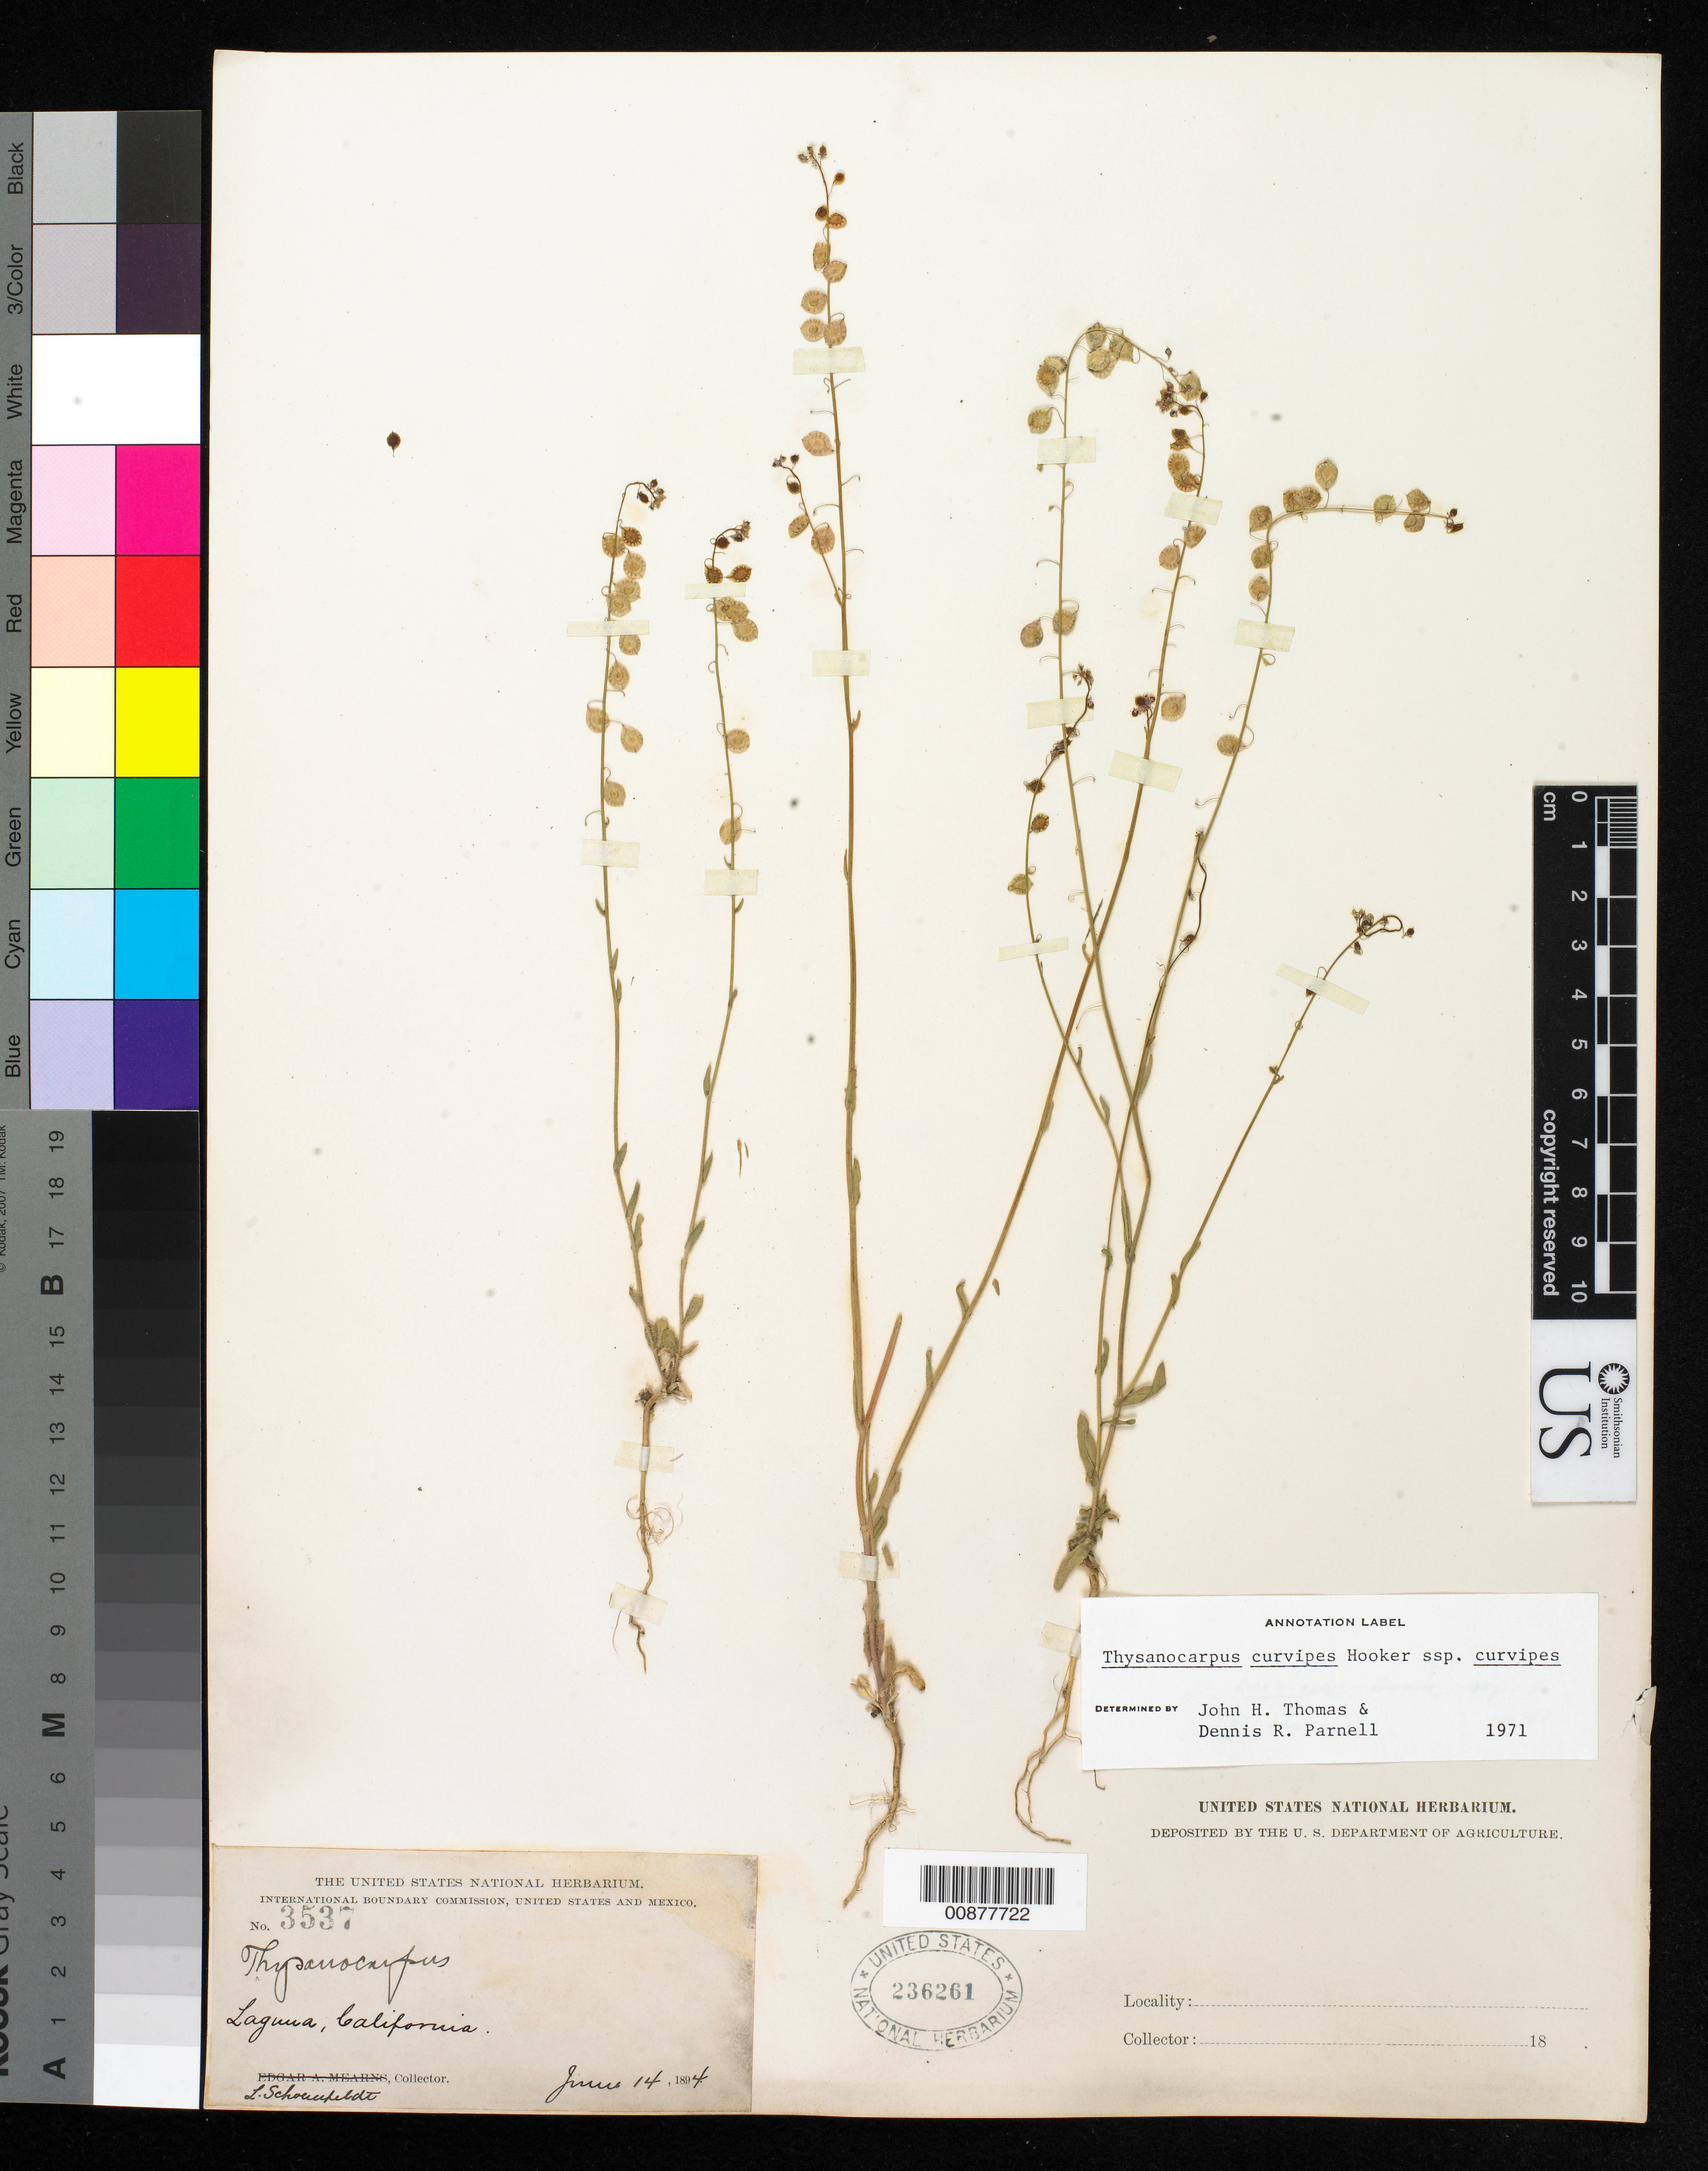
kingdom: Plantae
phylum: Tracheophyta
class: Magnoliopsida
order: Brassicales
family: Brassicaceae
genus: Thysanocarpus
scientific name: Thysanocarpus curvipes subsp. curvipes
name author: Hook.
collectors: L. Schoenfeldt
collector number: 3537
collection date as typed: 14 Jun 1894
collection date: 1894-06-14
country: United States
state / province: California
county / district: Orange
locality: Laguna, California.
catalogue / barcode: US 236261